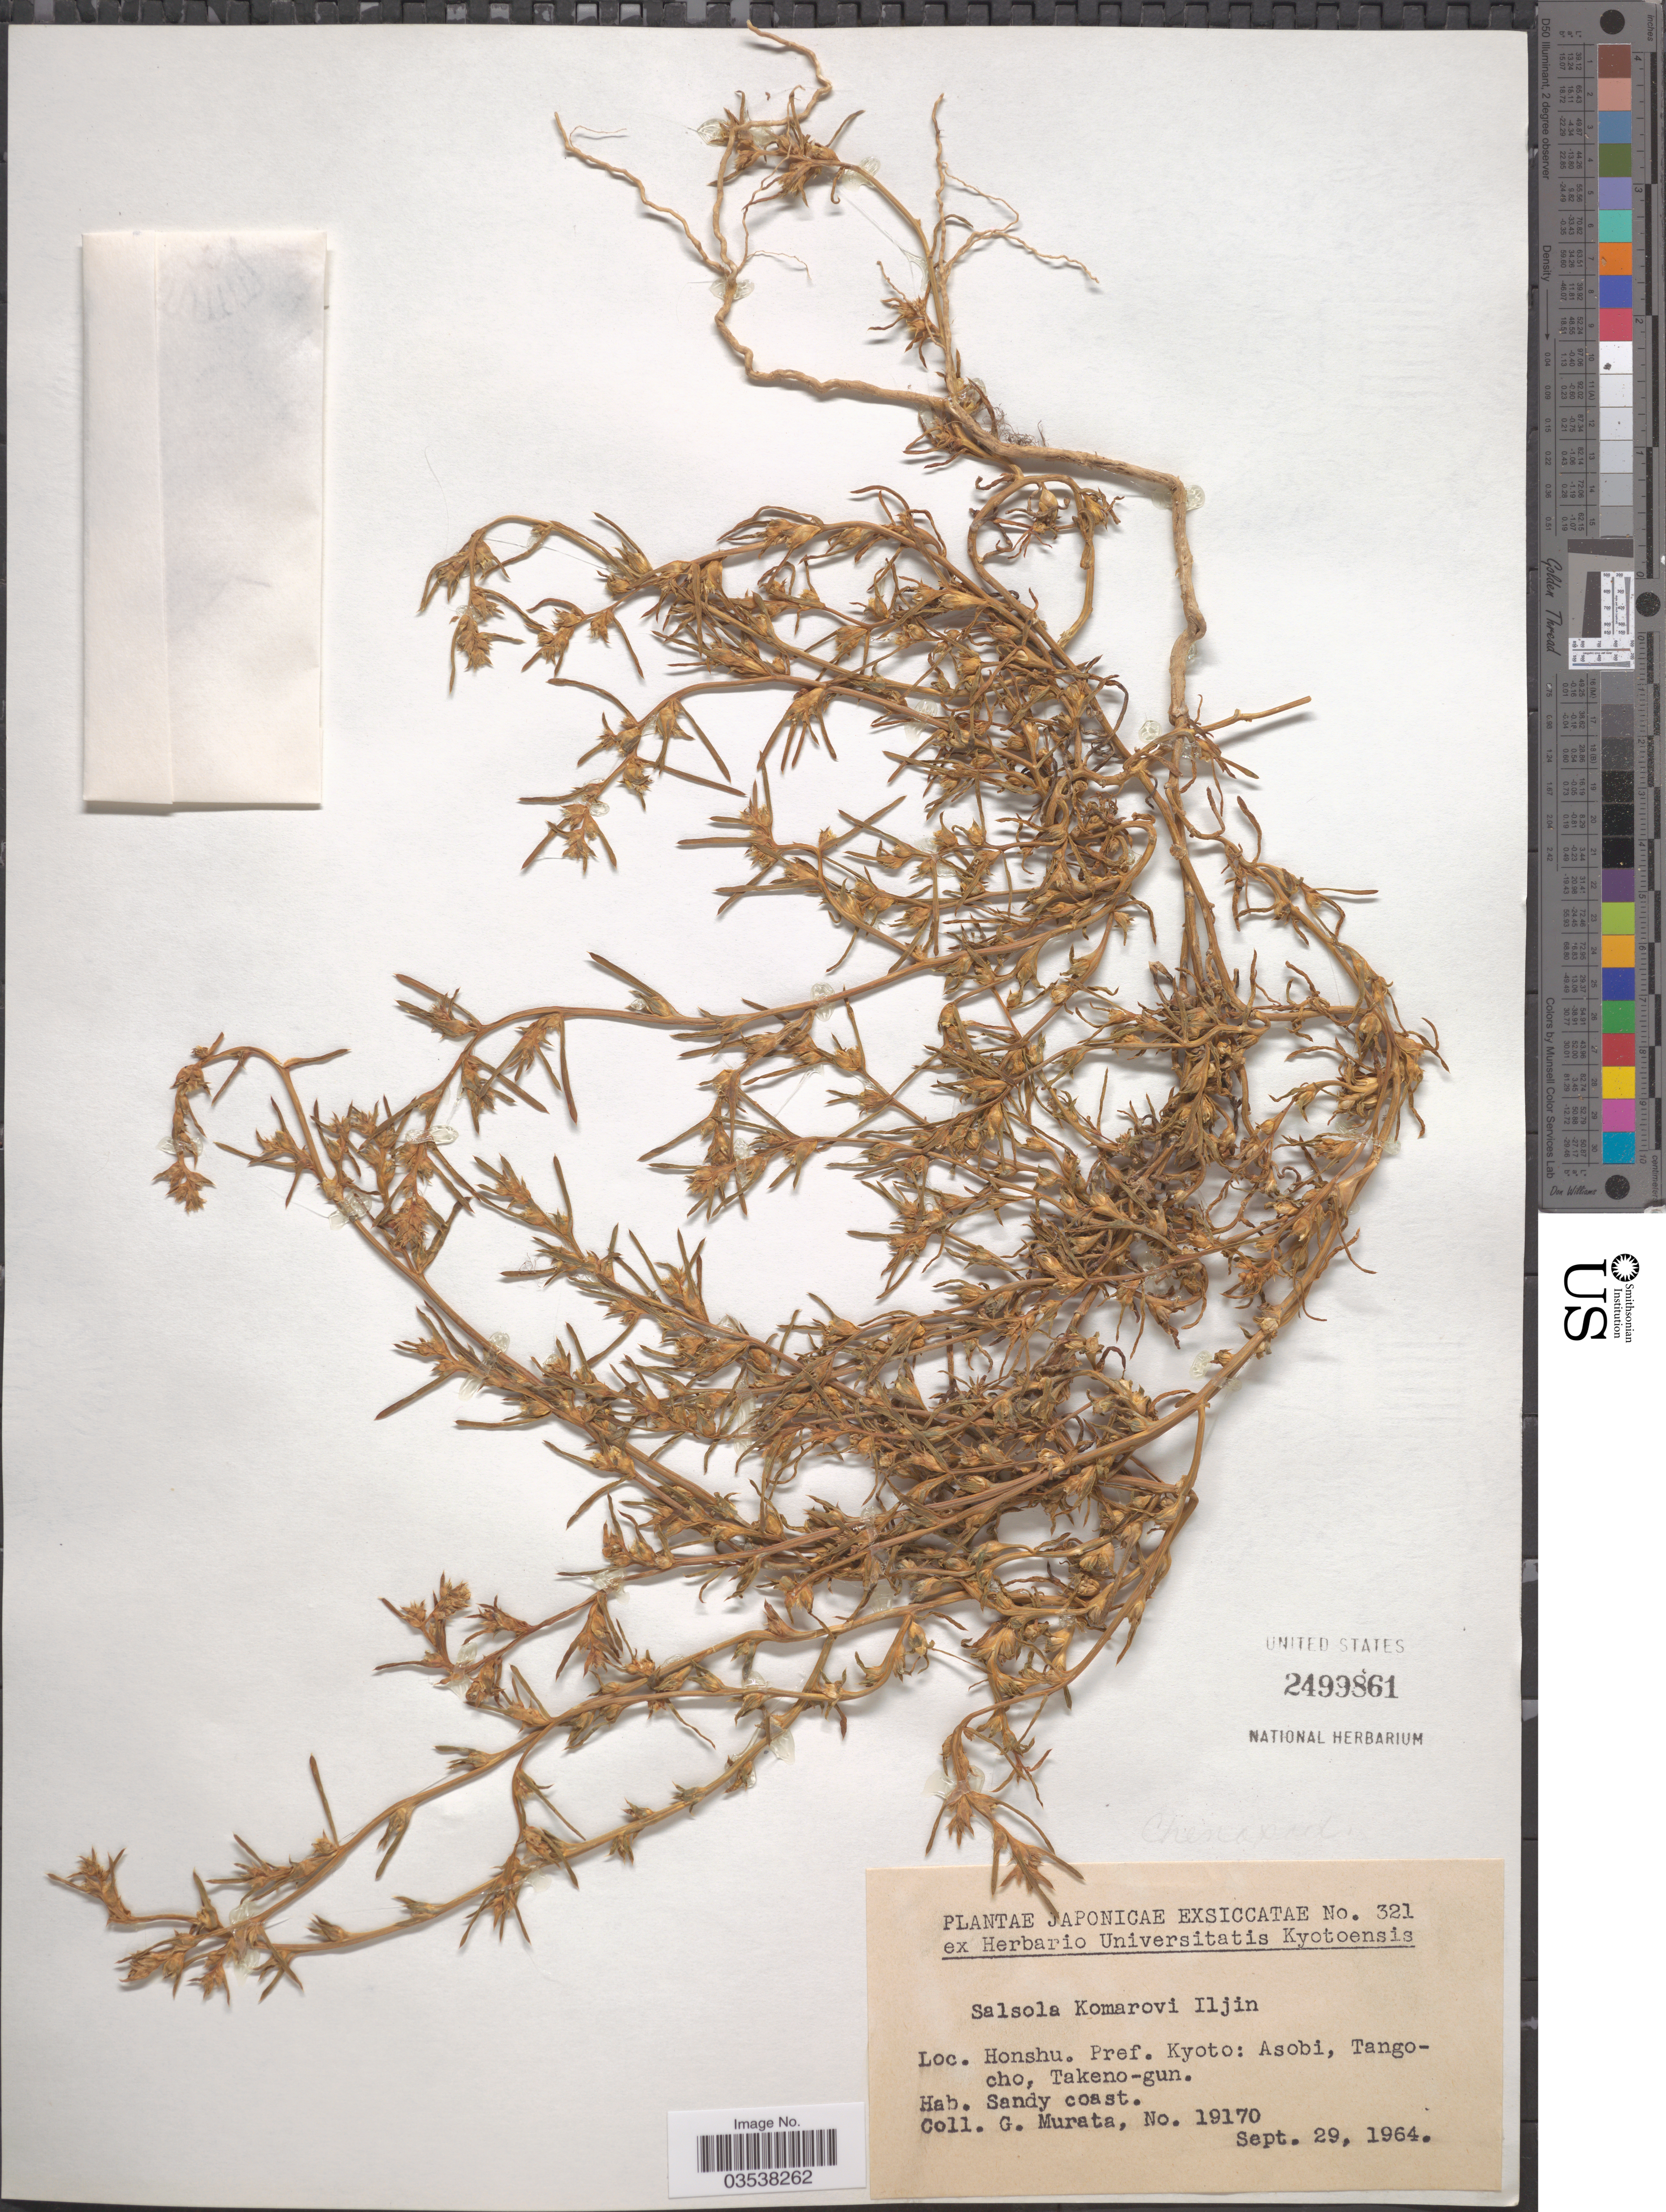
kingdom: Plantae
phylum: Tracheophyta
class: Magnoliopsida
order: Caryophyllales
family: Amaranthaceae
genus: Salsola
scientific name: Salsola komarovii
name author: Iljin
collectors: G. Murata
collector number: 19170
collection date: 1964-09-29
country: Japan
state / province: Kyoto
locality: Honshu. Pref. Kyoto: Asobi, Tangocho, Takeno-gun.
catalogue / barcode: US 2499861